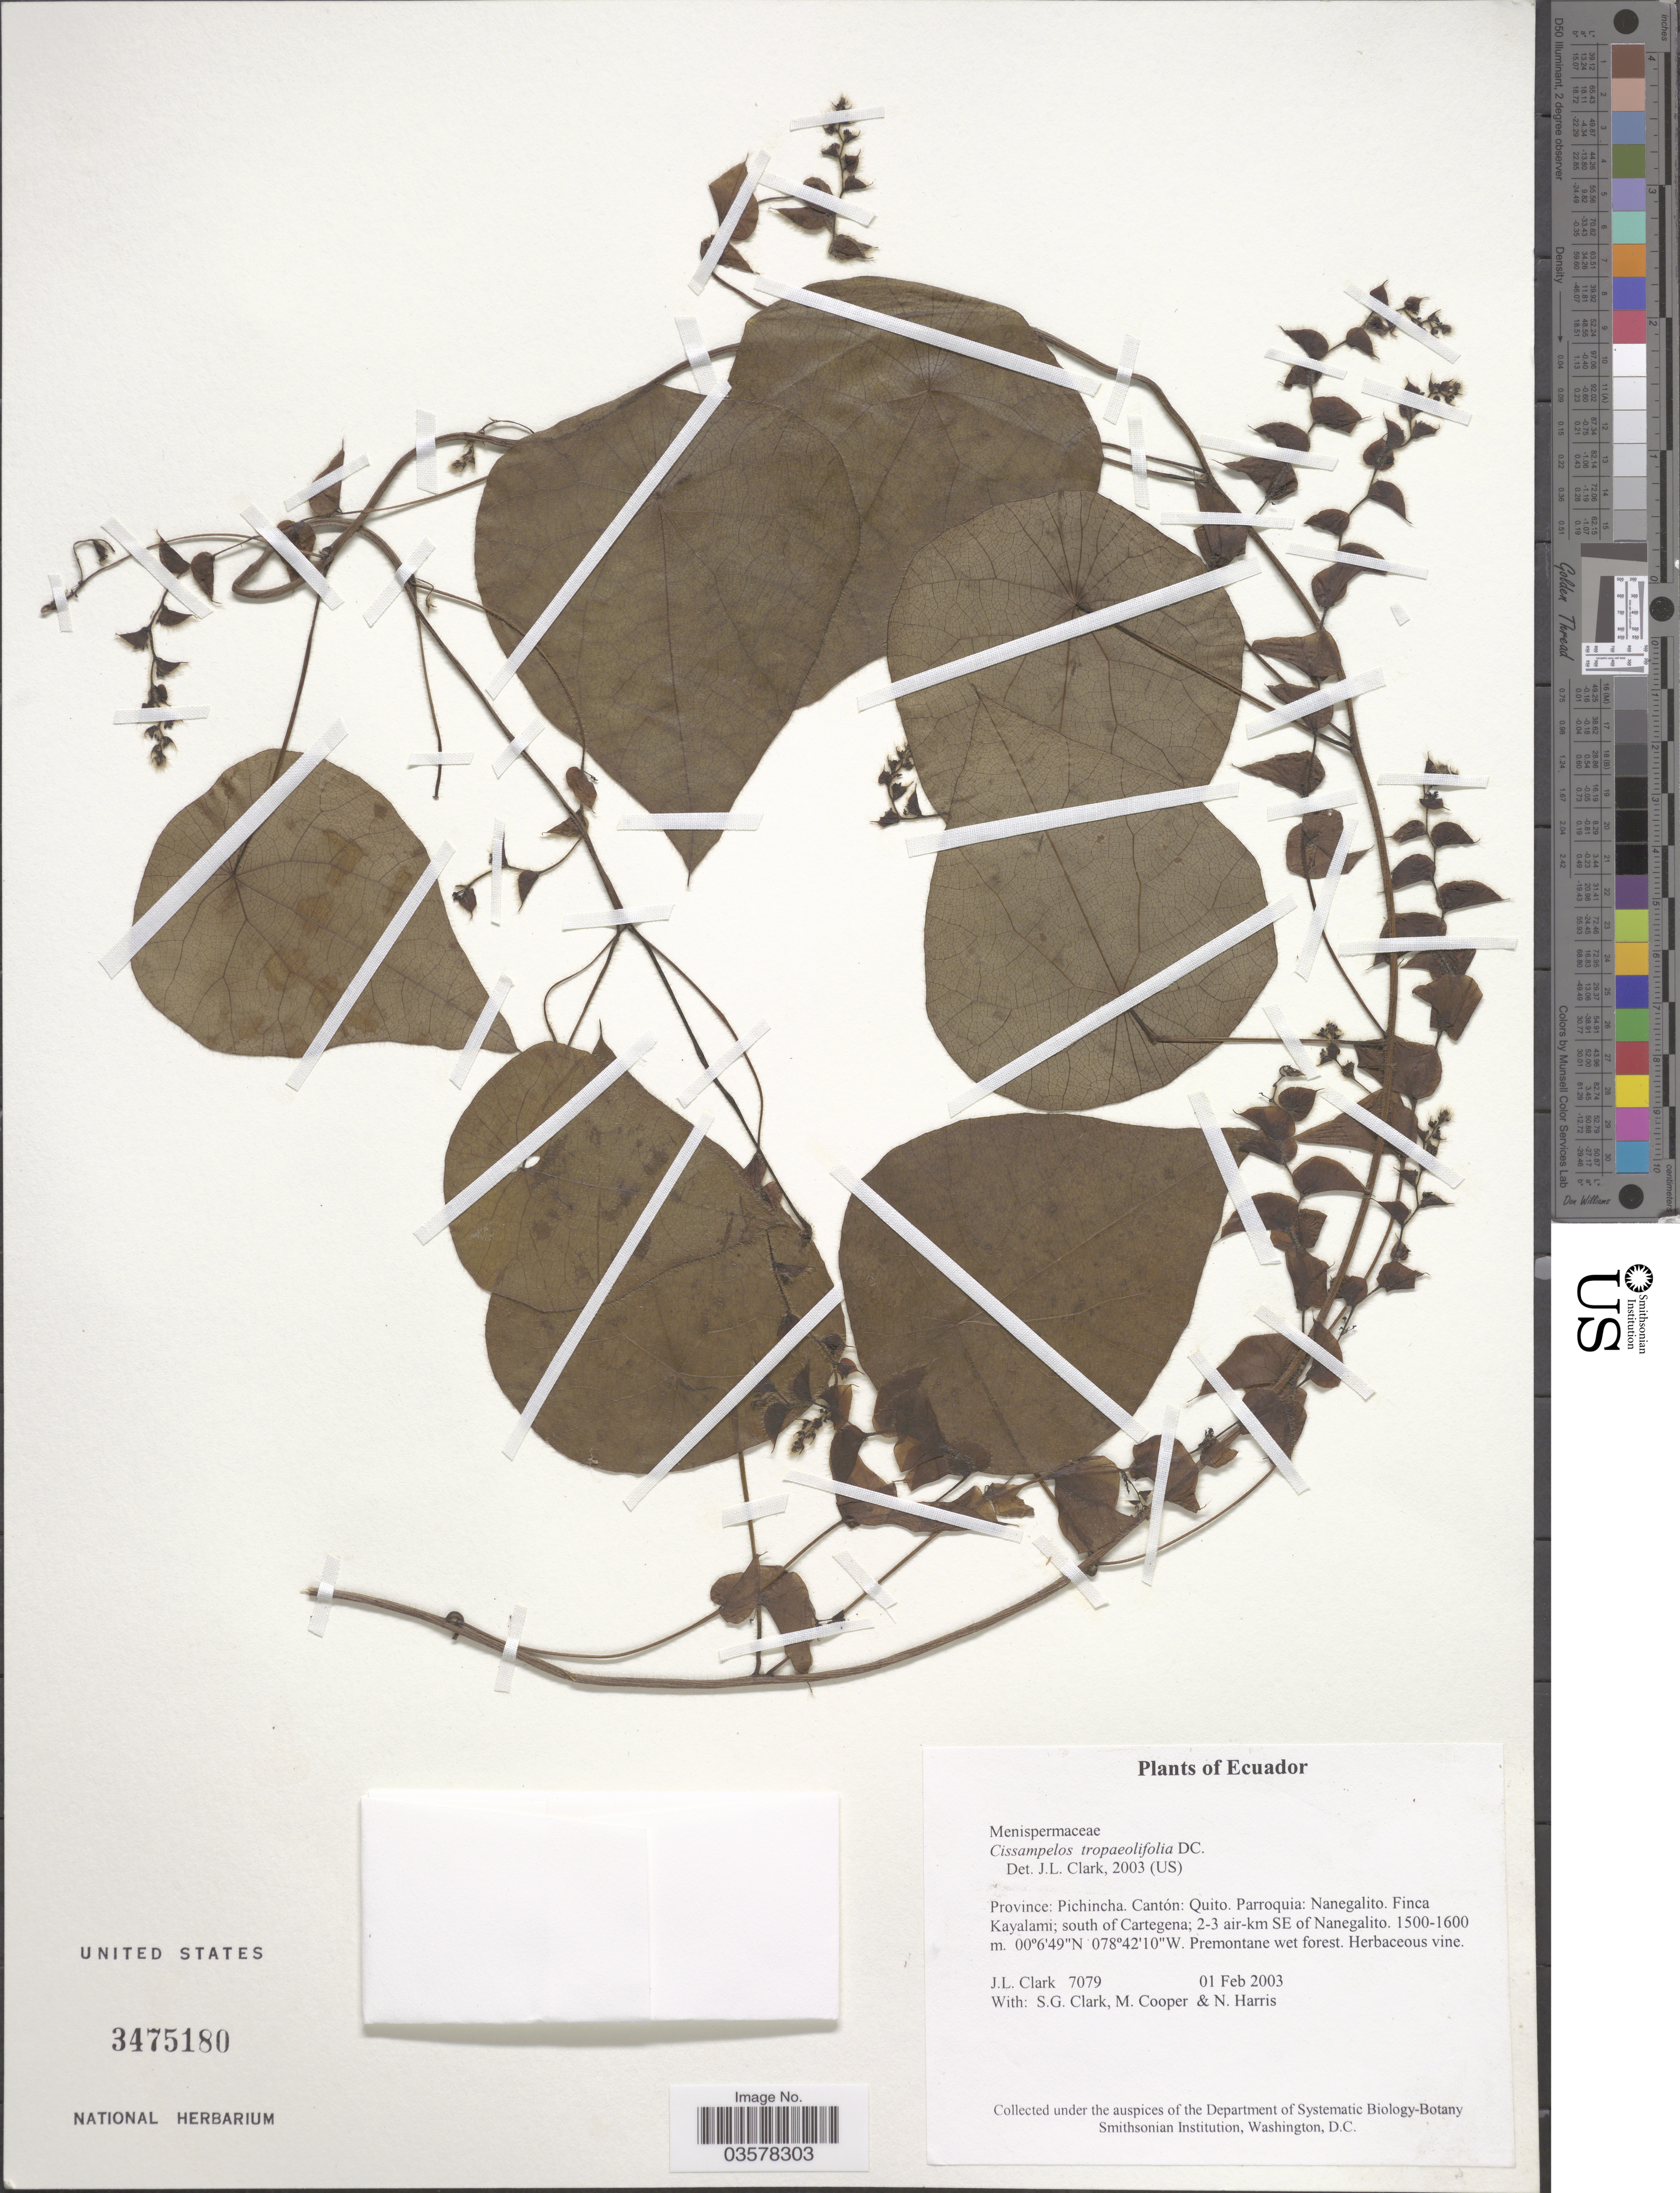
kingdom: Plantae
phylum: Tracheophyta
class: Magnoliopsida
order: Ranunculales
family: Menispermaceae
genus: Cissampelos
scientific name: Cissampelos tropaeolifolia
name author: DC.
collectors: J. L. Clark, S. G. Clark, M. Cooper & N. Harris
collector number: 7079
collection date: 2003-02-01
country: Ecuador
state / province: Pichincha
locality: Cantón: Quito. Parroquia: Nanegalito. Finca Kayalami; south of Cartagena; 2-3 air-km SE of Nanegalito.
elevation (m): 1500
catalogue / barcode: US 3475180